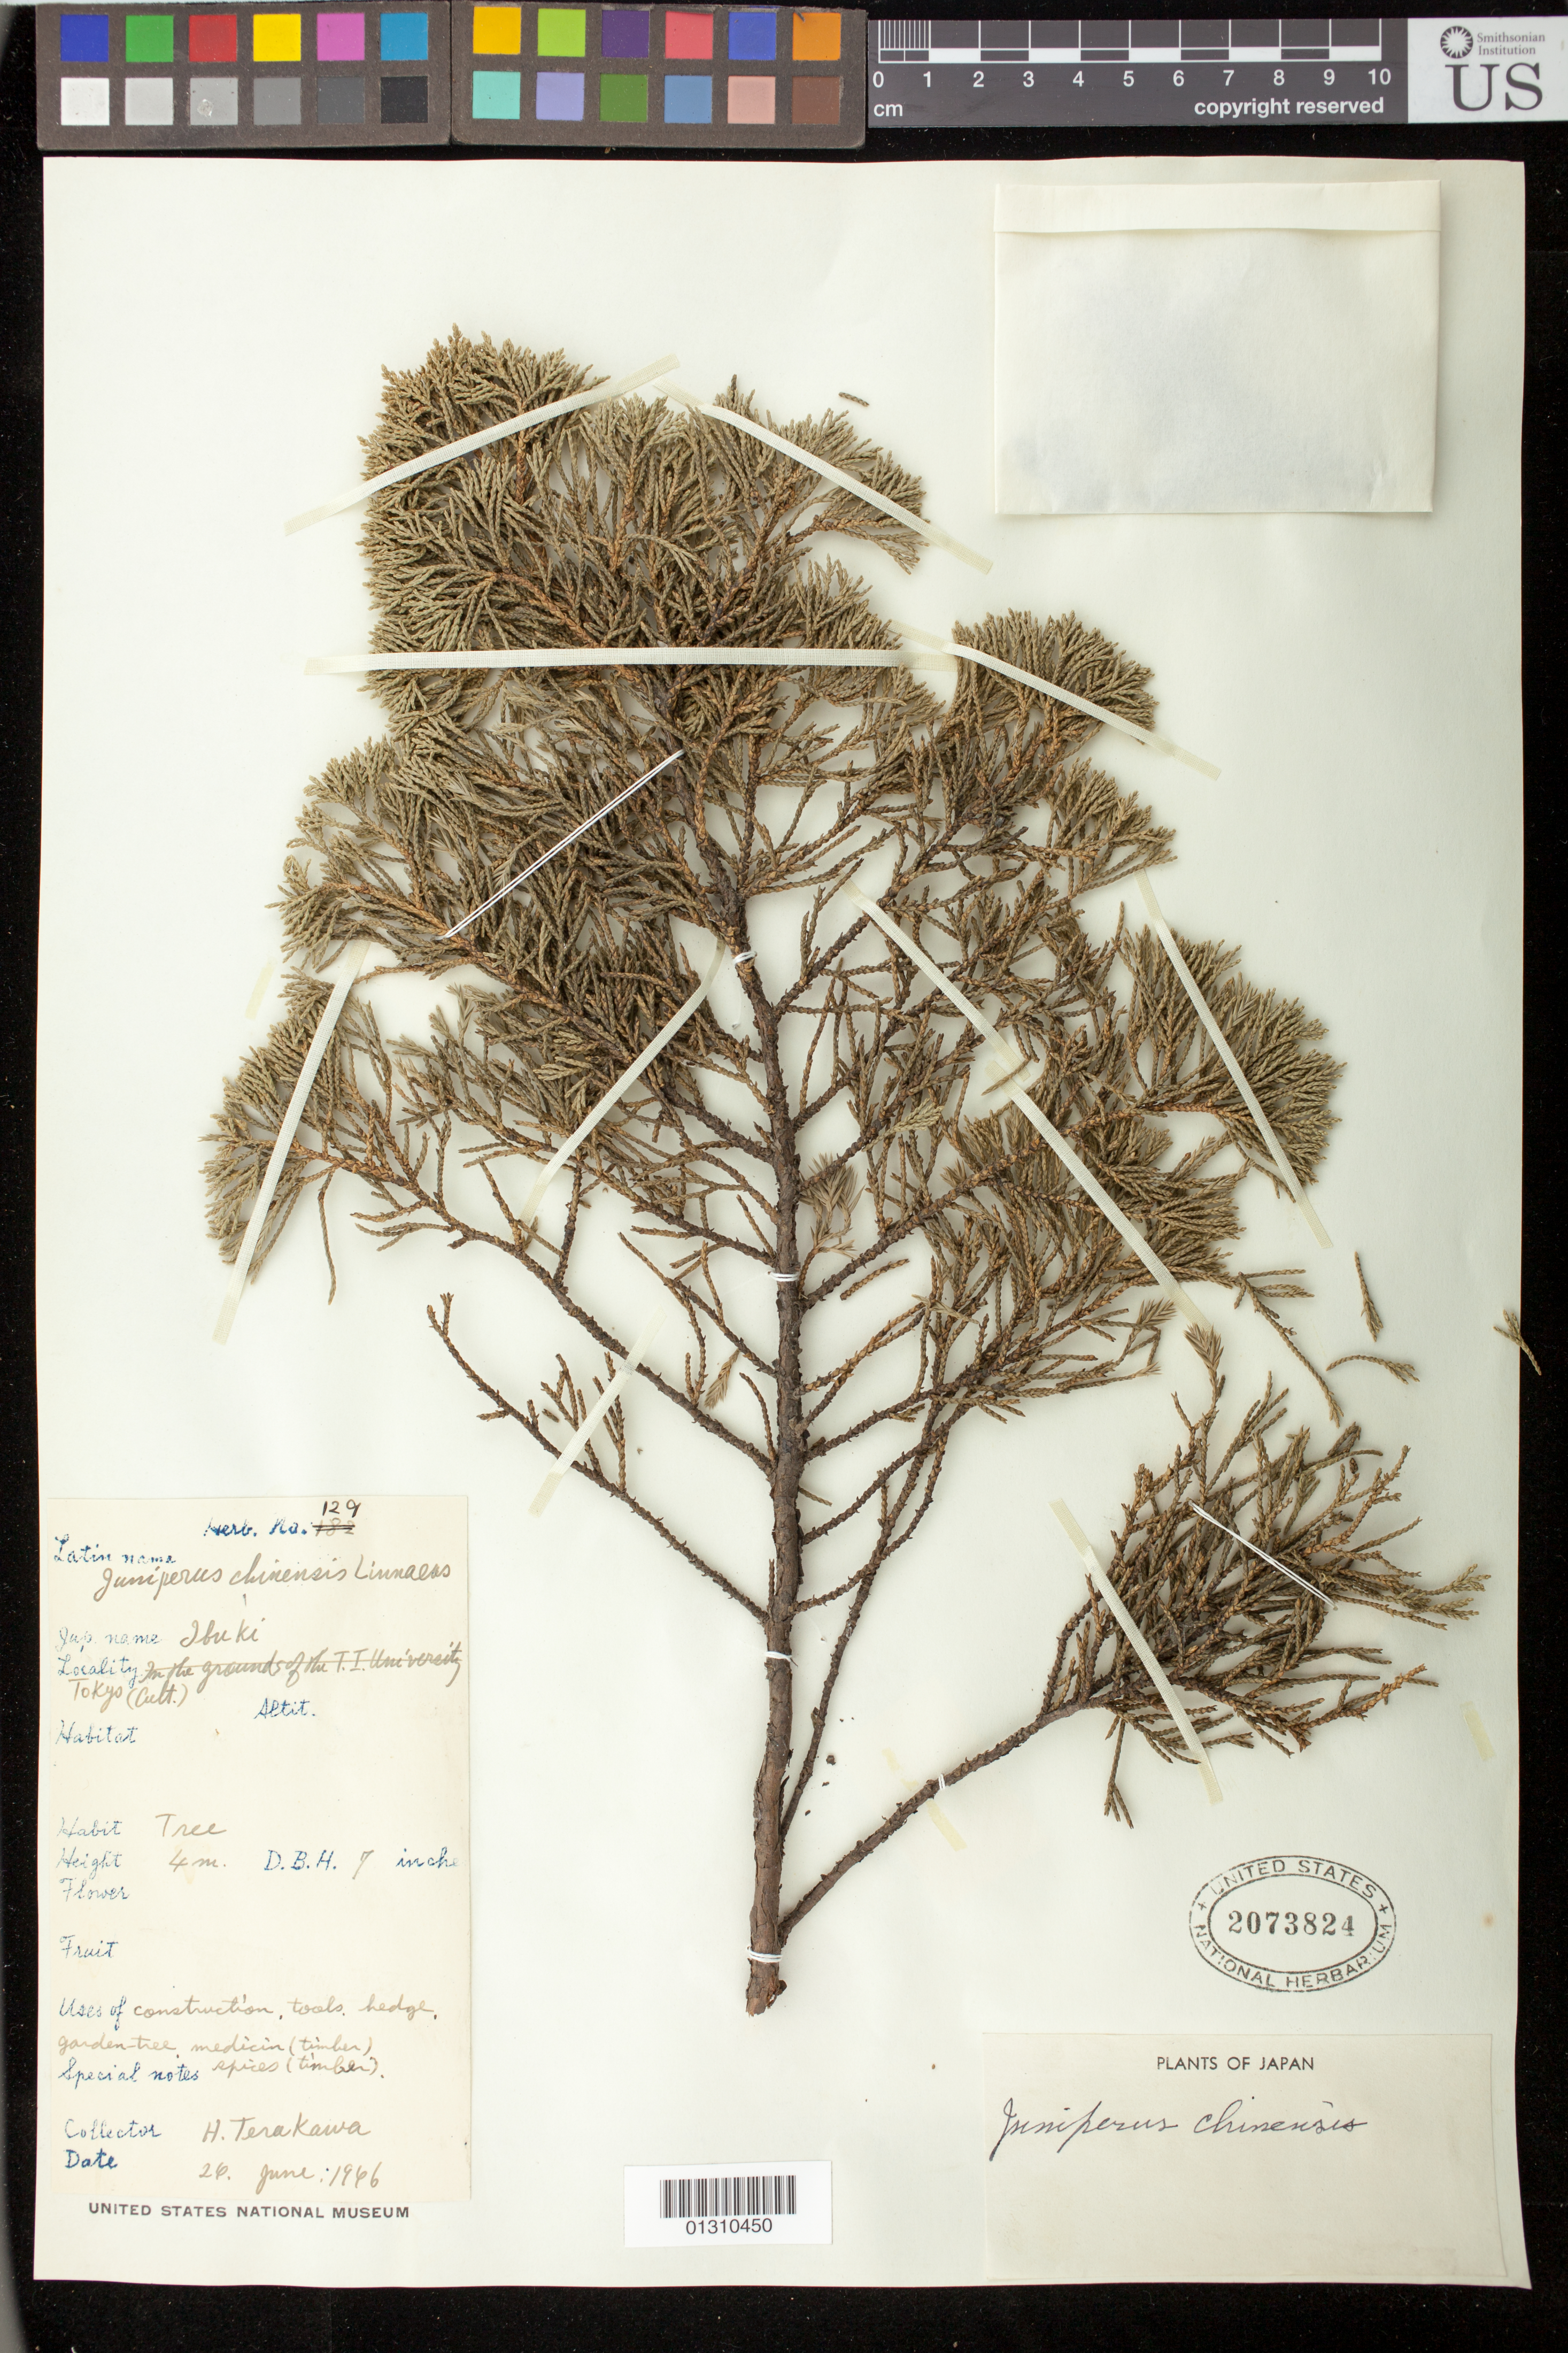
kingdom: Plantae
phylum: Tracheophyta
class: Pinopsida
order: Pinales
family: Cupressaceae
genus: Juniperus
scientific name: Juniperus chinensis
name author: L.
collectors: H. Terakawa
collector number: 129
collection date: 1966-06-26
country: Japan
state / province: Tokyo, Federal City of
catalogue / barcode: US 2073824